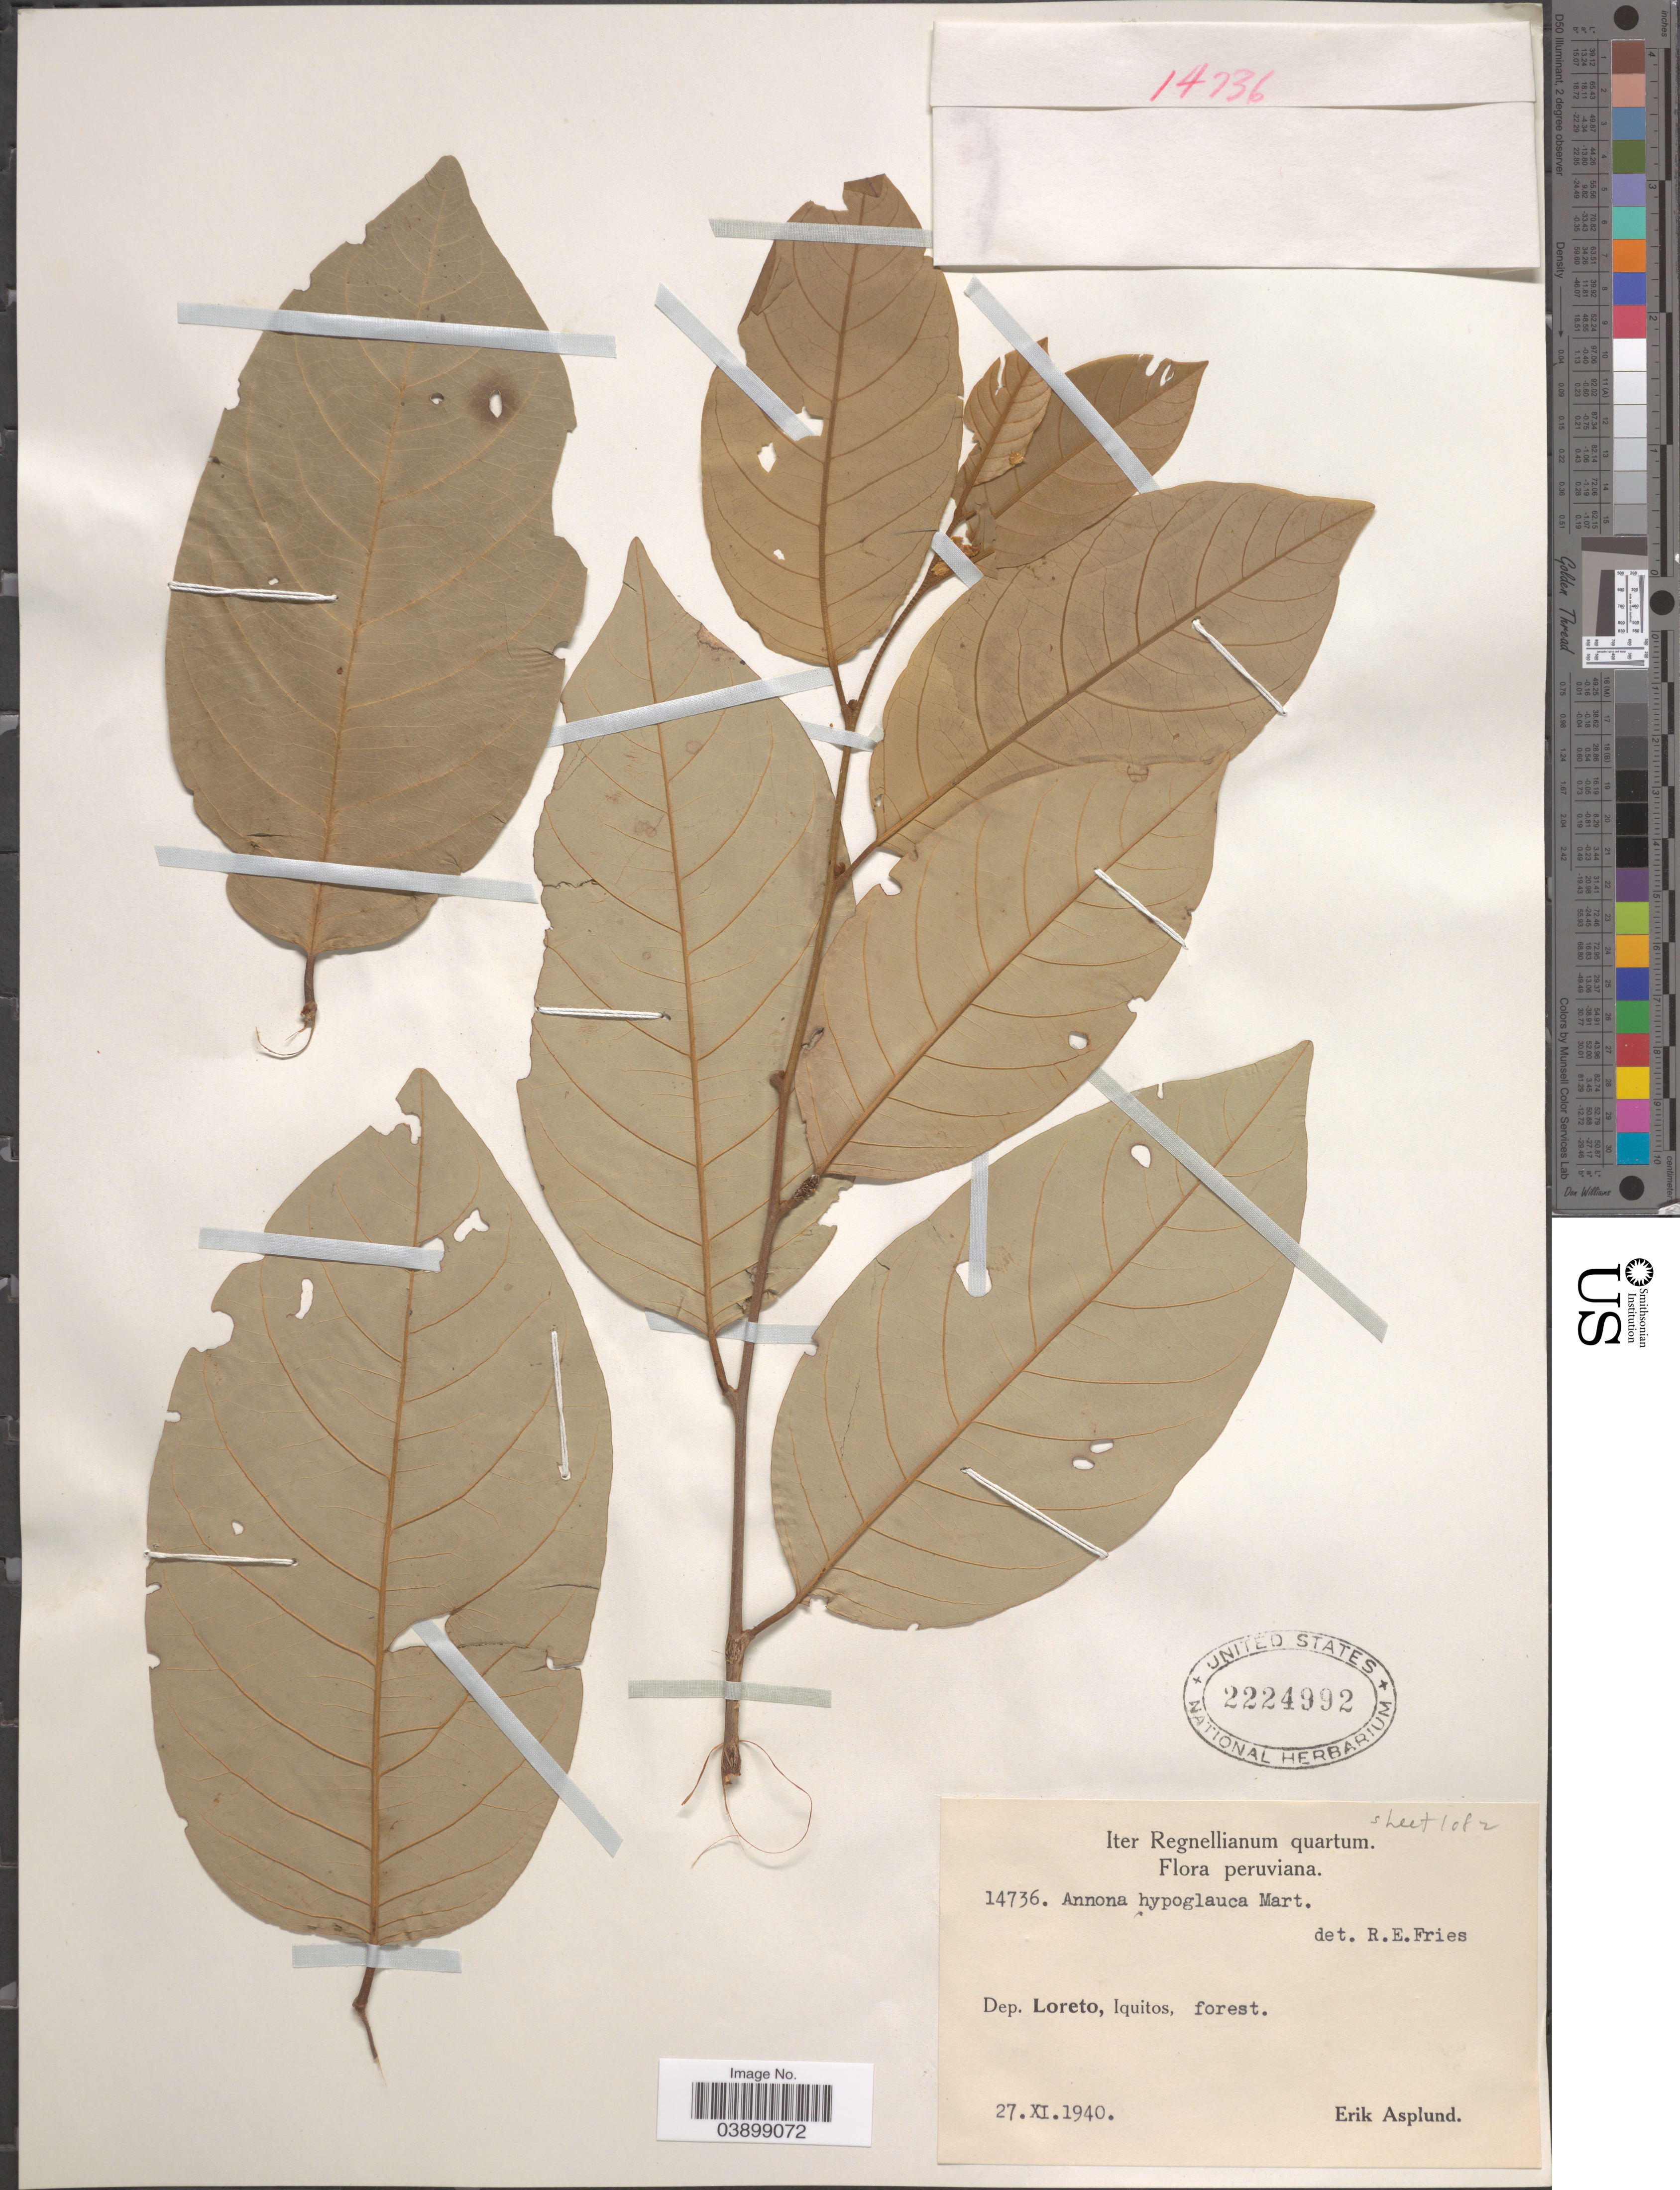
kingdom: Plantae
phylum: Tracheophyta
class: Magnoliopsida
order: Magnoliales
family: Annonaceae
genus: Annona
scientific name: Annona hypoglauca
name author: Mart.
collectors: E. Asplund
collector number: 14736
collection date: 1940-11-27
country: Peru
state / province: Loreto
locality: Dep. Loreto, Iquitos, forest.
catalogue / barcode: US 2224992